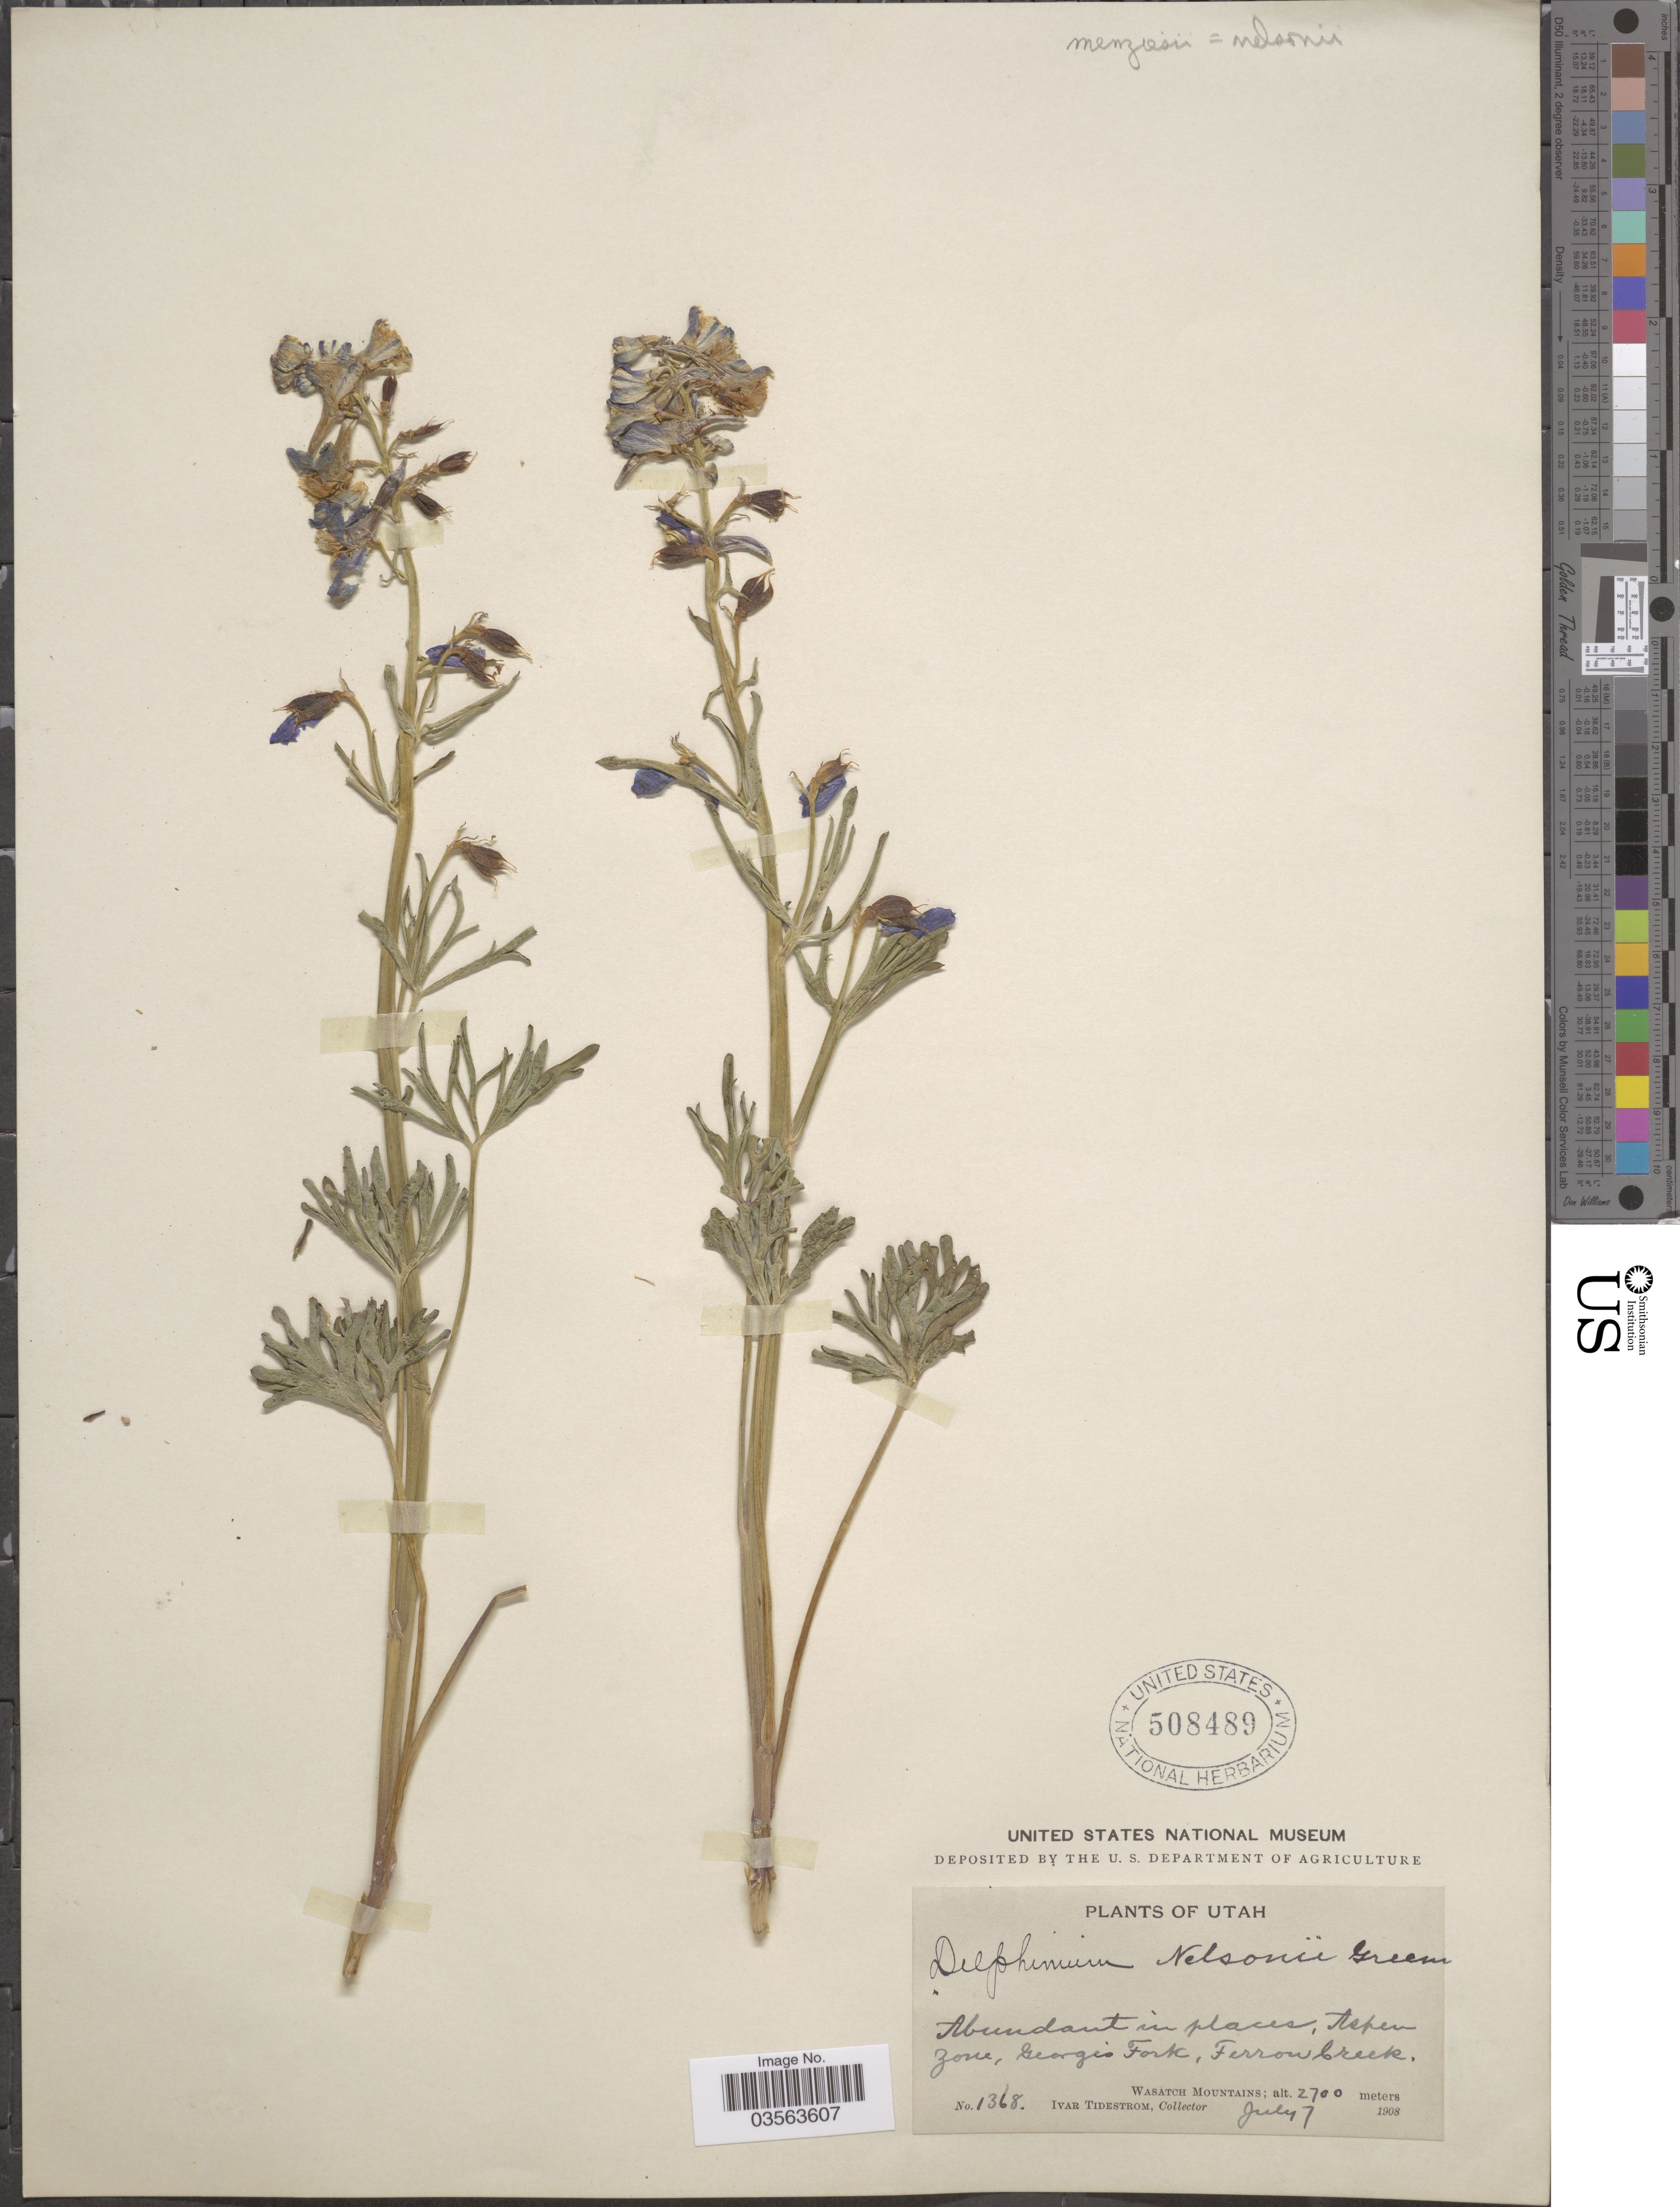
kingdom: Plantae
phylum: Tracheophyta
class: Magnoliopsida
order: Ranunculales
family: Ranunculaceae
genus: Delphinium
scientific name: Delphinium nelsonii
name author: Greene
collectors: I. F. Tidestrom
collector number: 1368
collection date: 1908-07-07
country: United States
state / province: Utah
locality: Abundant in places, Aspen zone, George's Fork, Ferron Creek. Wasatch Mountains.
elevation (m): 2700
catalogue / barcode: US 508489